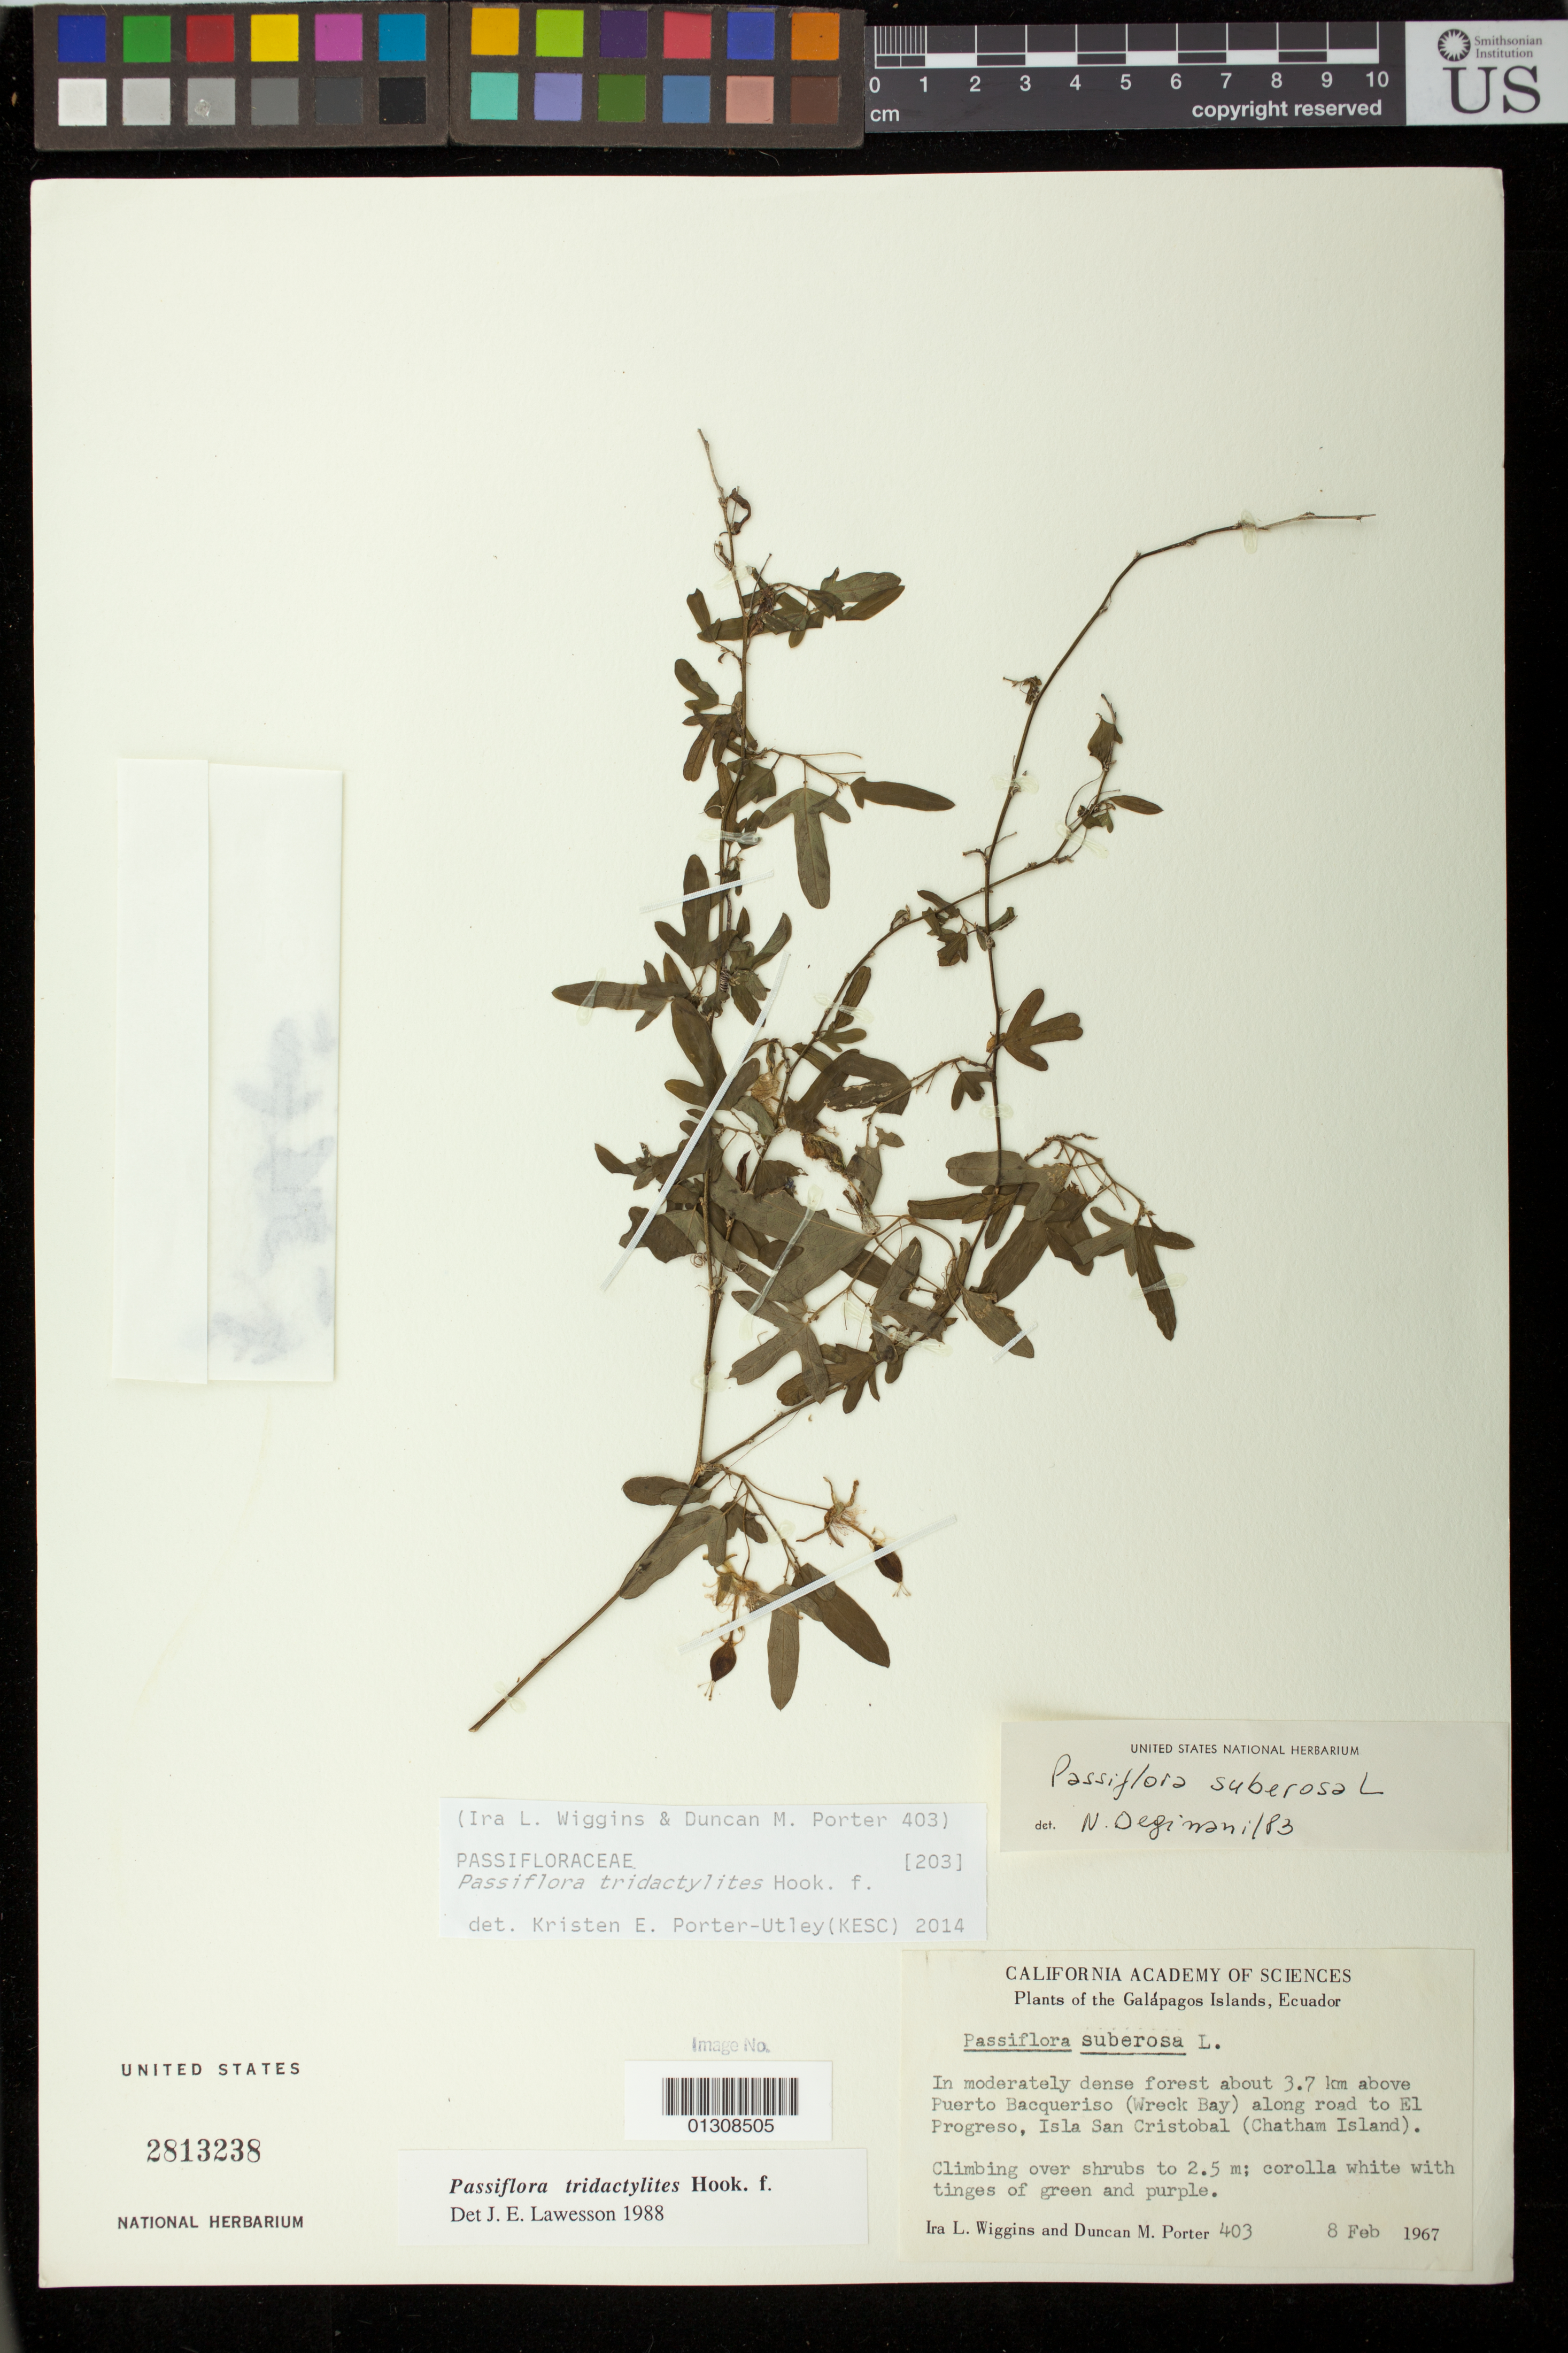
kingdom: Plantae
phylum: Tracheophyta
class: Magnoliopsida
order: Malpighiales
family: Passifloraceae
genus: Passiflora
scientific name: Passiflora tridactylites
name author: Hook. f.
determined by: Porter-Utley, K. E.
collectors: I. L. Wiggins & D. Porter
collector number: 403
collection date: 1967-02-08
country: Ecuador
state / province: Colón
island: San Cristóbal [Chatham]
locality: Along road from Puerto Bacqueriso (Wreck Bay) to El Progreso, Isla San Cristobal.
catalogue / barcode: US 2813238